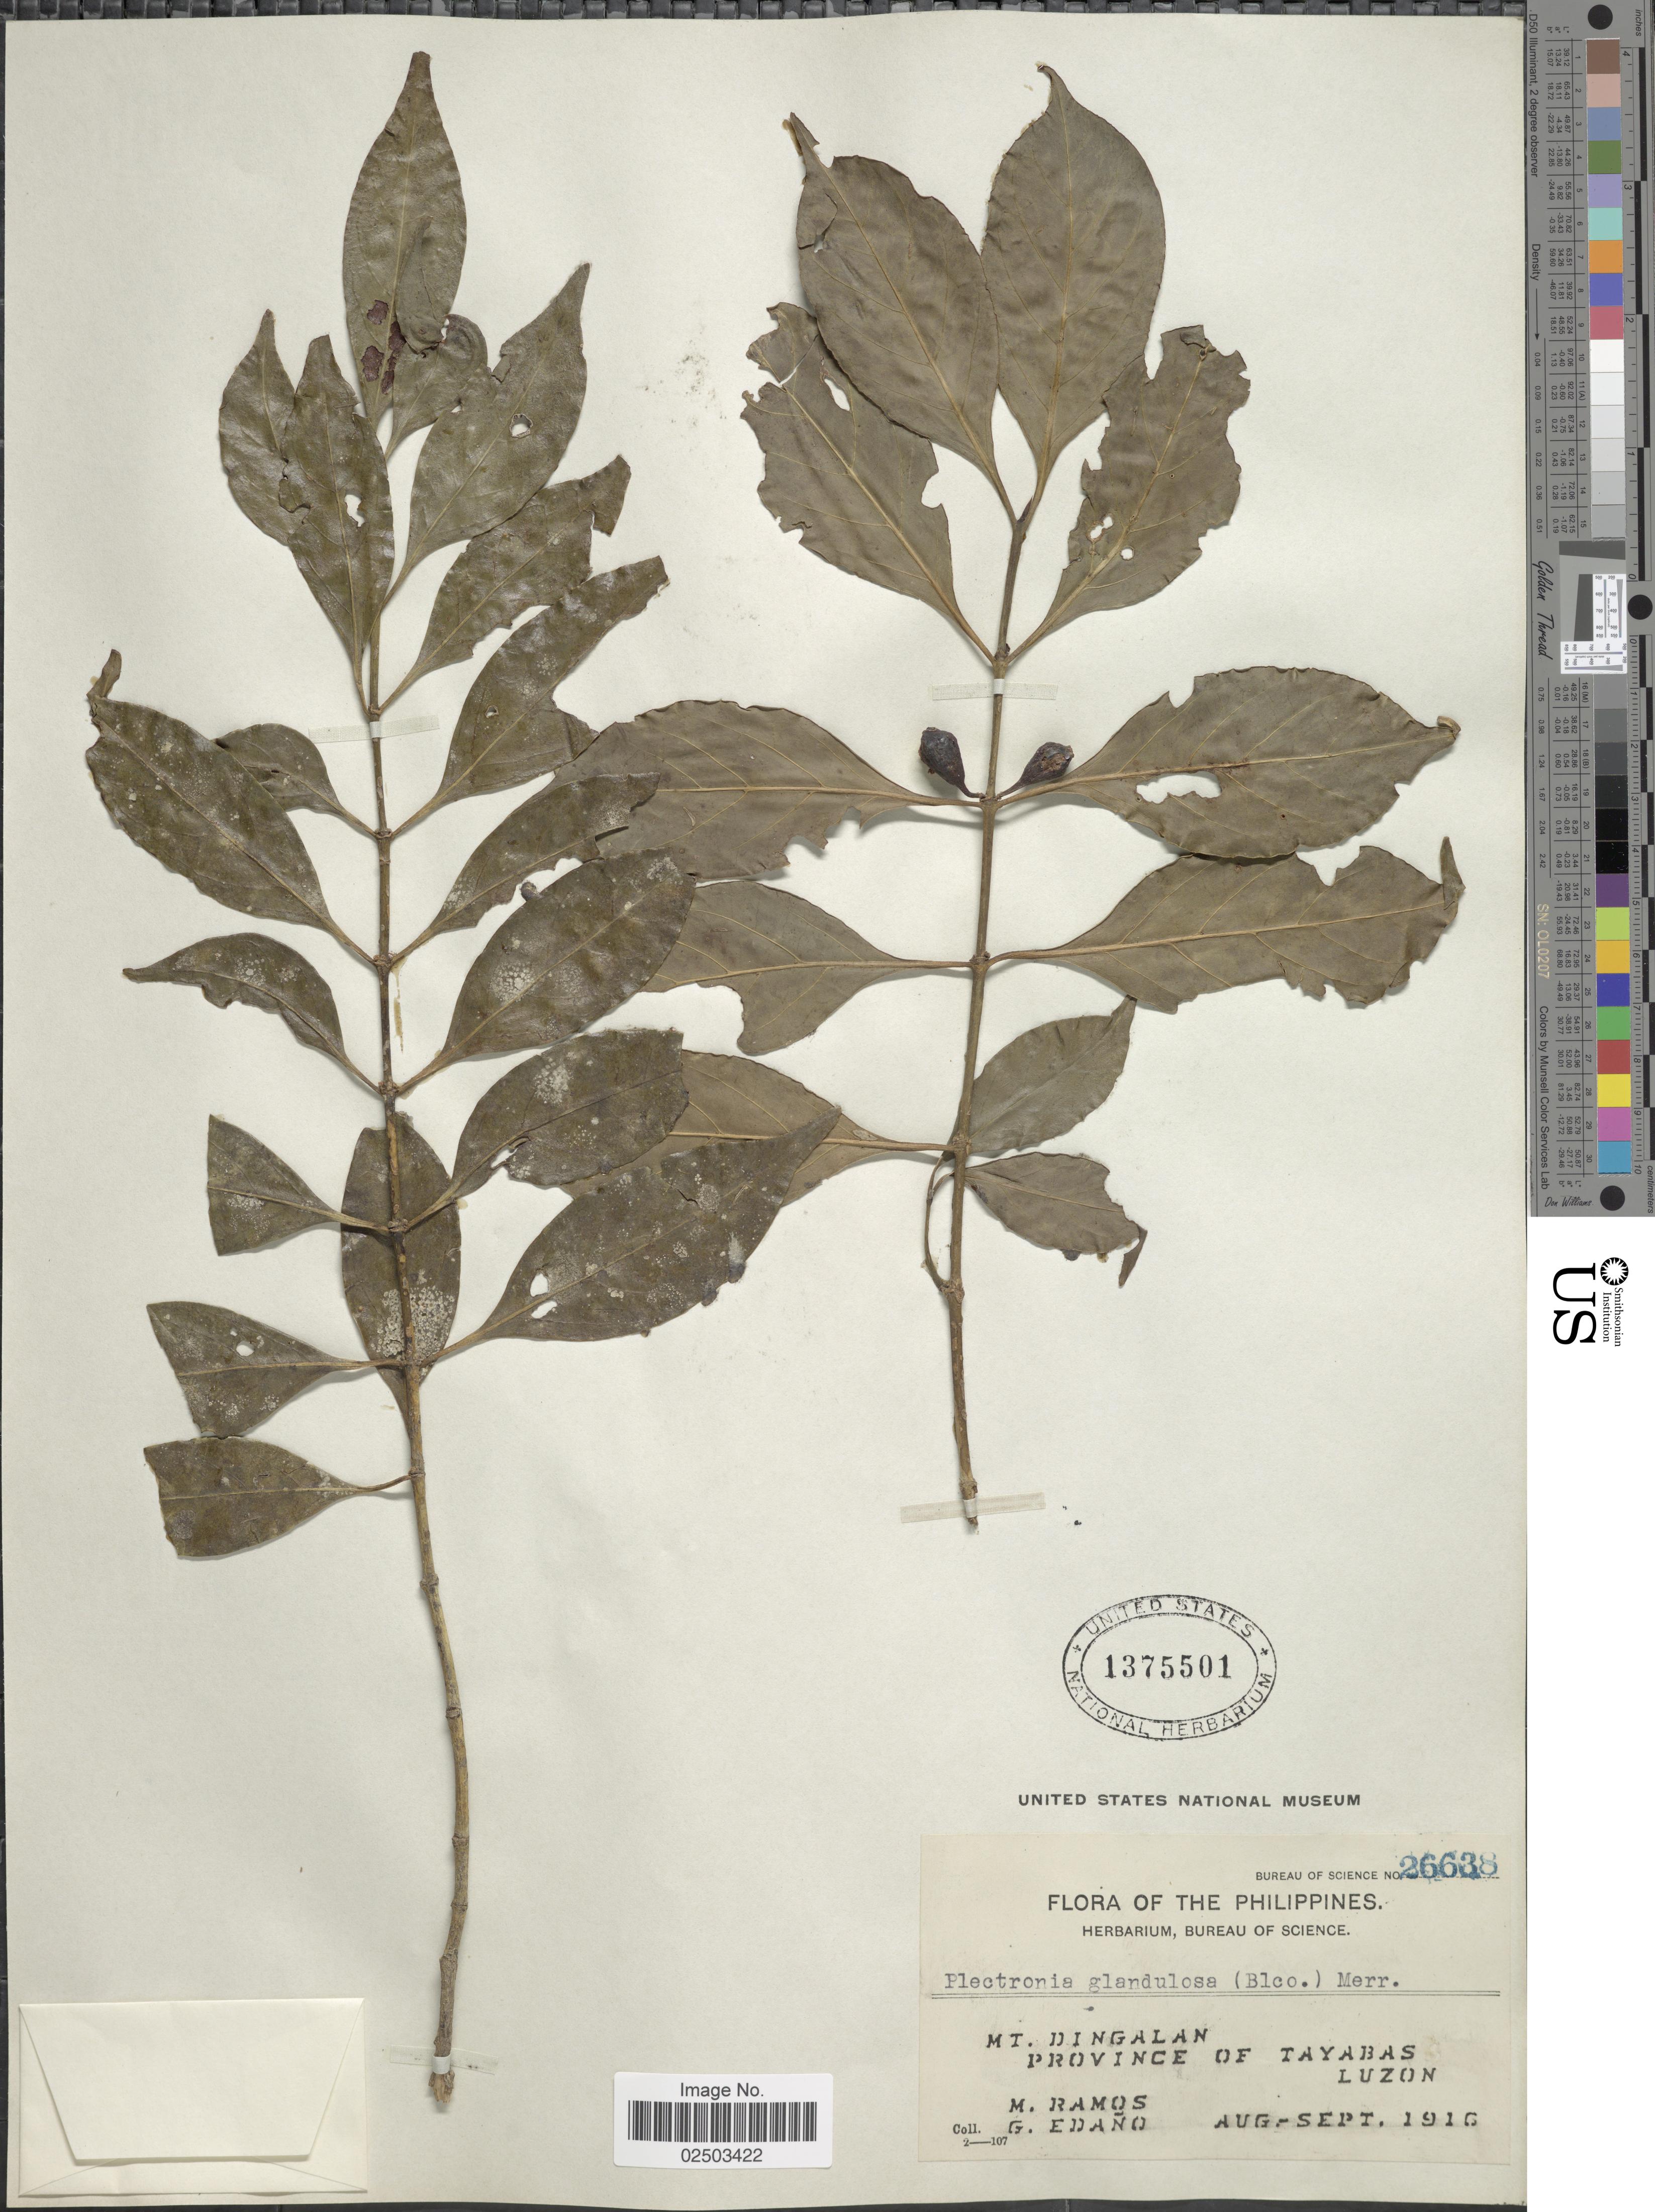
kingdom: Plantae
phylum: Tracheophyta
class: Magnoliopsida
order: Gentianales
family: Rubiaceae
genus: Canthium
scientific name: Canthium glandulosum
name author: (Blanco) Merr.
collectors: M. Ramos & G. Edaño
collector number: Bureau of Science 26638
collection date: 1916-08/1916-09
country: Philippines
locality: Mt. Dingalan, Province of Tayabas, Luzon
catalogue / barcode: US 1375501